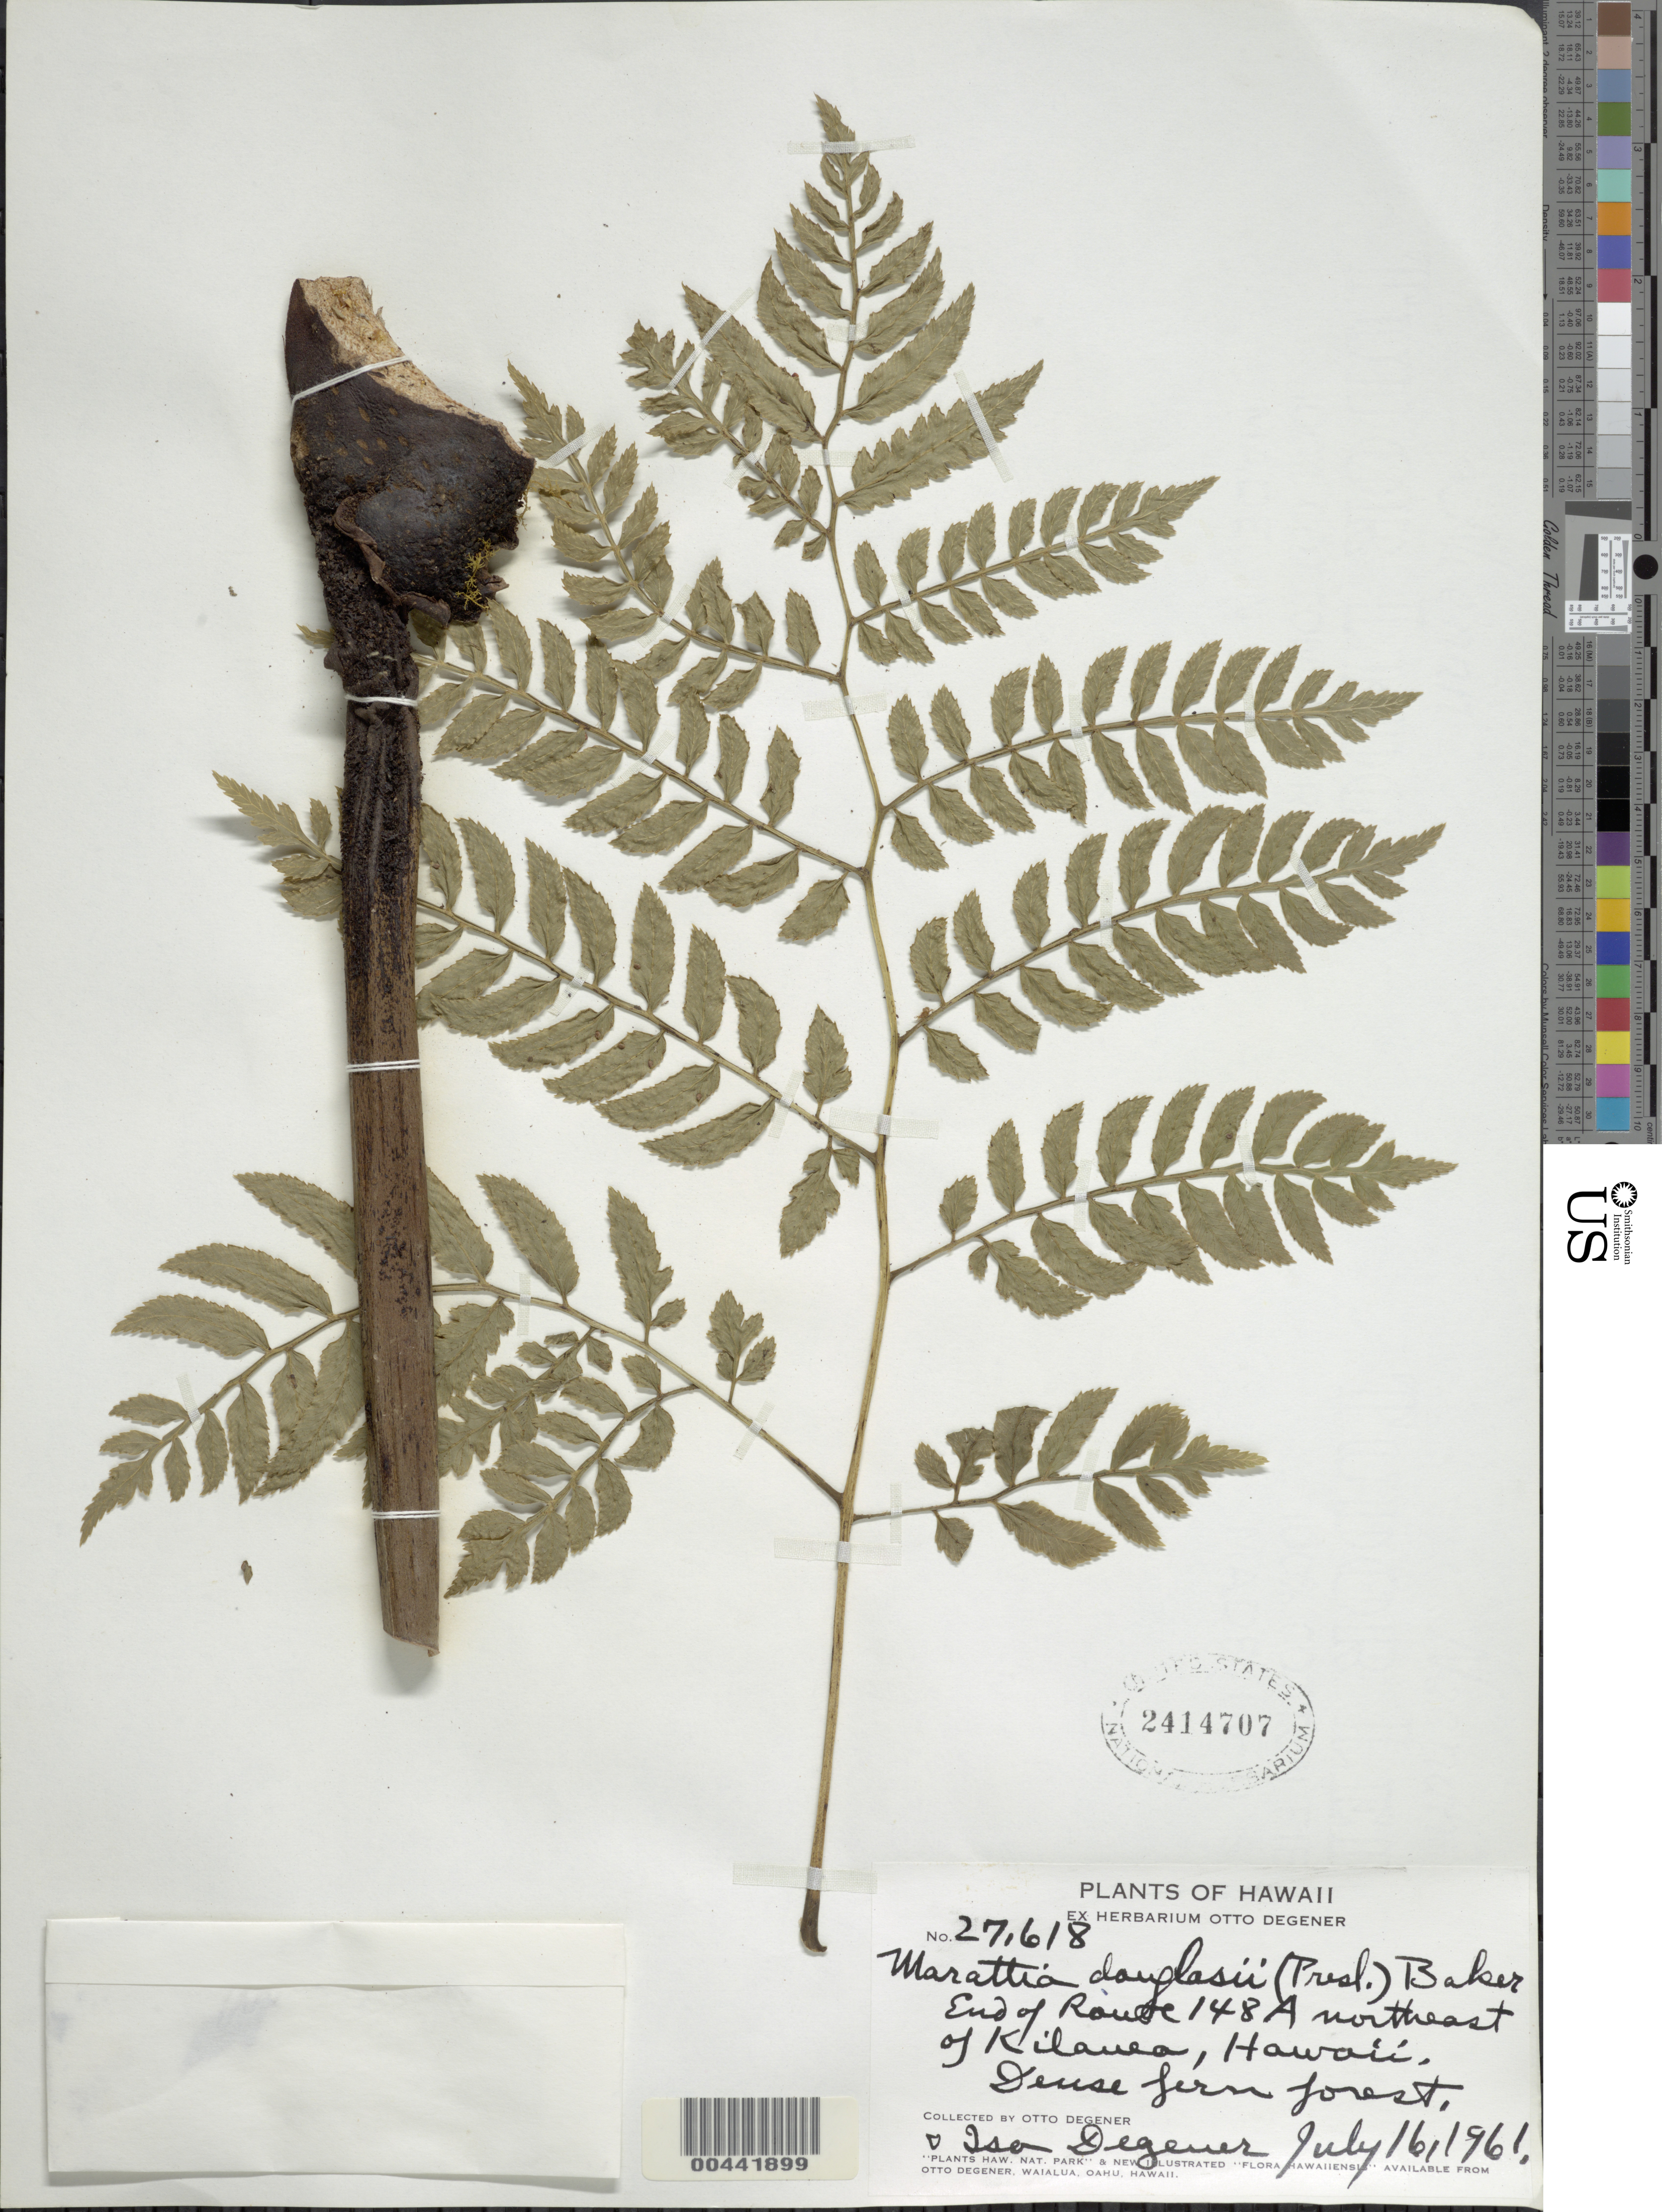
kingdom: Plantae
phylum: Tracheophyta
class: Polypodiopsida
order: Marattiales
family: Marattiaceae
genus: Marattia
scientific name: Marattia douglasii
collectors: O. Degener & I. Degener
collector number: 27618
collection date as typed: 16 Jul 1961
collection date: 1961-07-16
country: United States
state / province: Hawaii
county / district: Hawaii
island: Hawaii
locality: End of Route 148A NE of Kilauea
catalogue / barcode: US 2414707